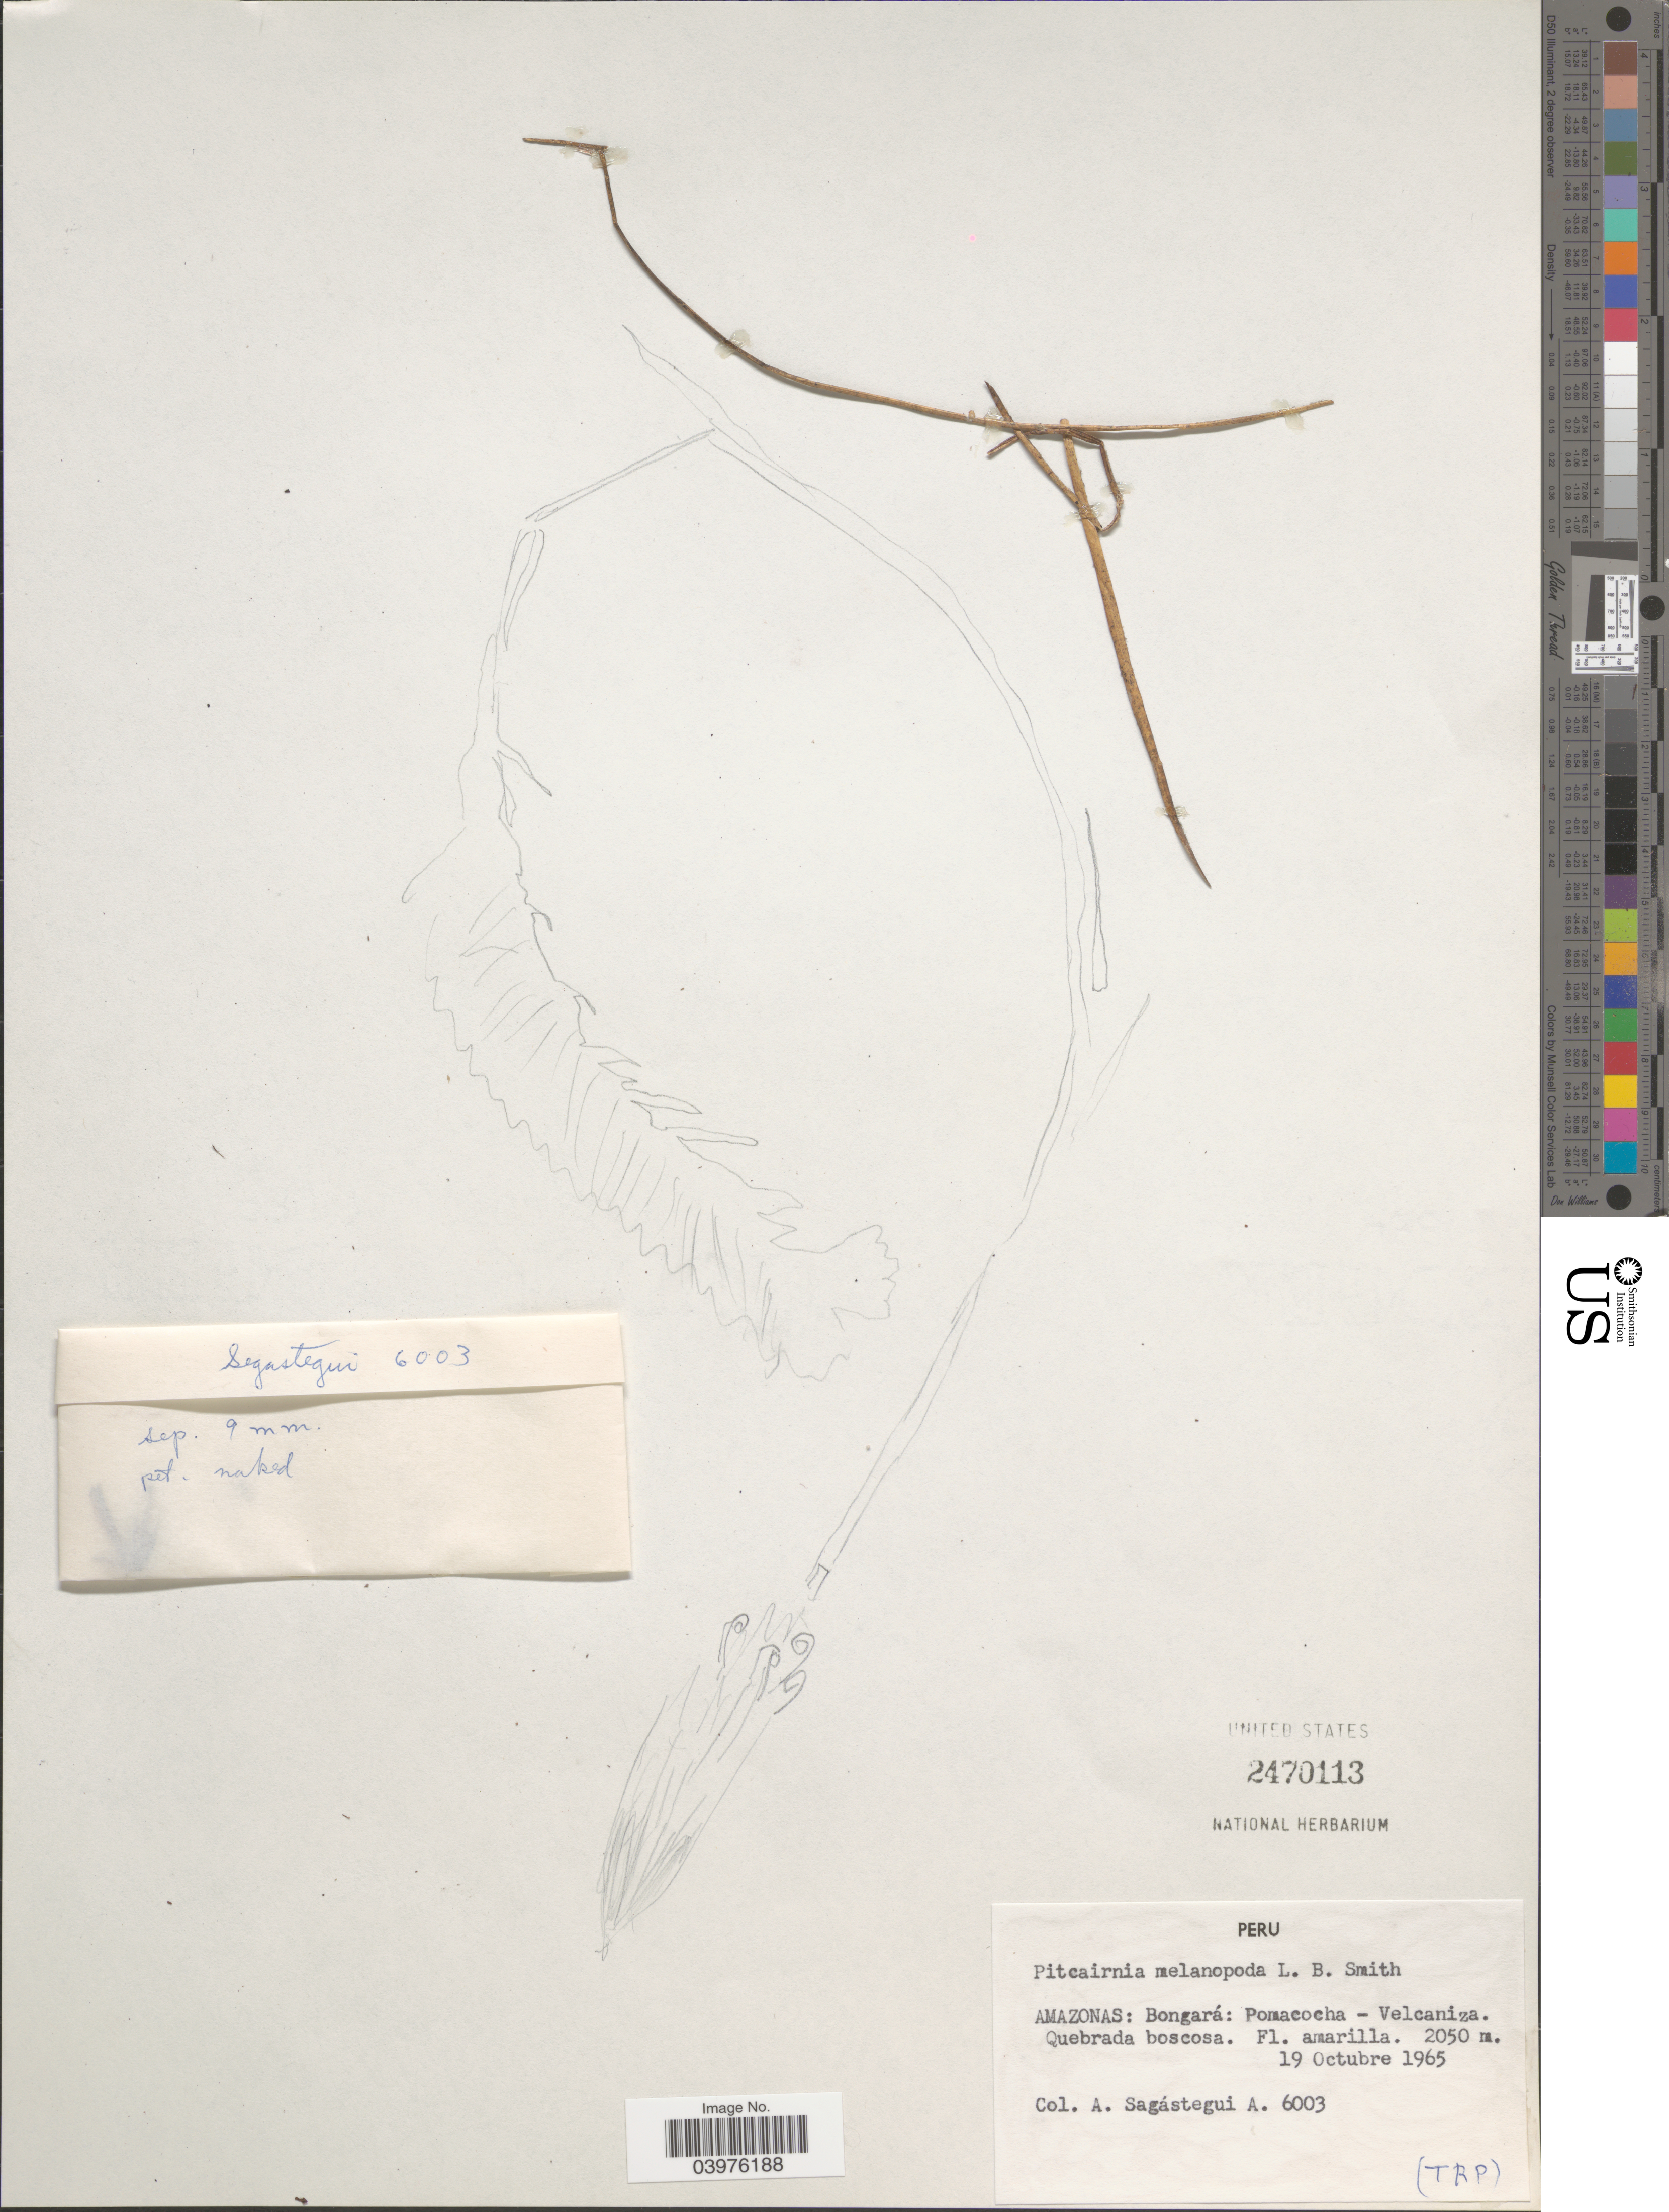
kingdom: Plantae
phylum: Tracheophyta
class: Liliopsida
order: Poales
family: Bromeliaceae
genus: Pitcairnia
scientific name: Pitcairnia melanopoda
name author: L.B. Sm.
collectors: A. Sagástegui A.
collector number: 6003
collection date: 1965-10-19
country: Peru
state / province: Amazonas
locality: Bongará: Pomacocha - Velcaniza. Quebrada boscosa.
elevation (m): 2050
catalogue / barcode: US 2470113